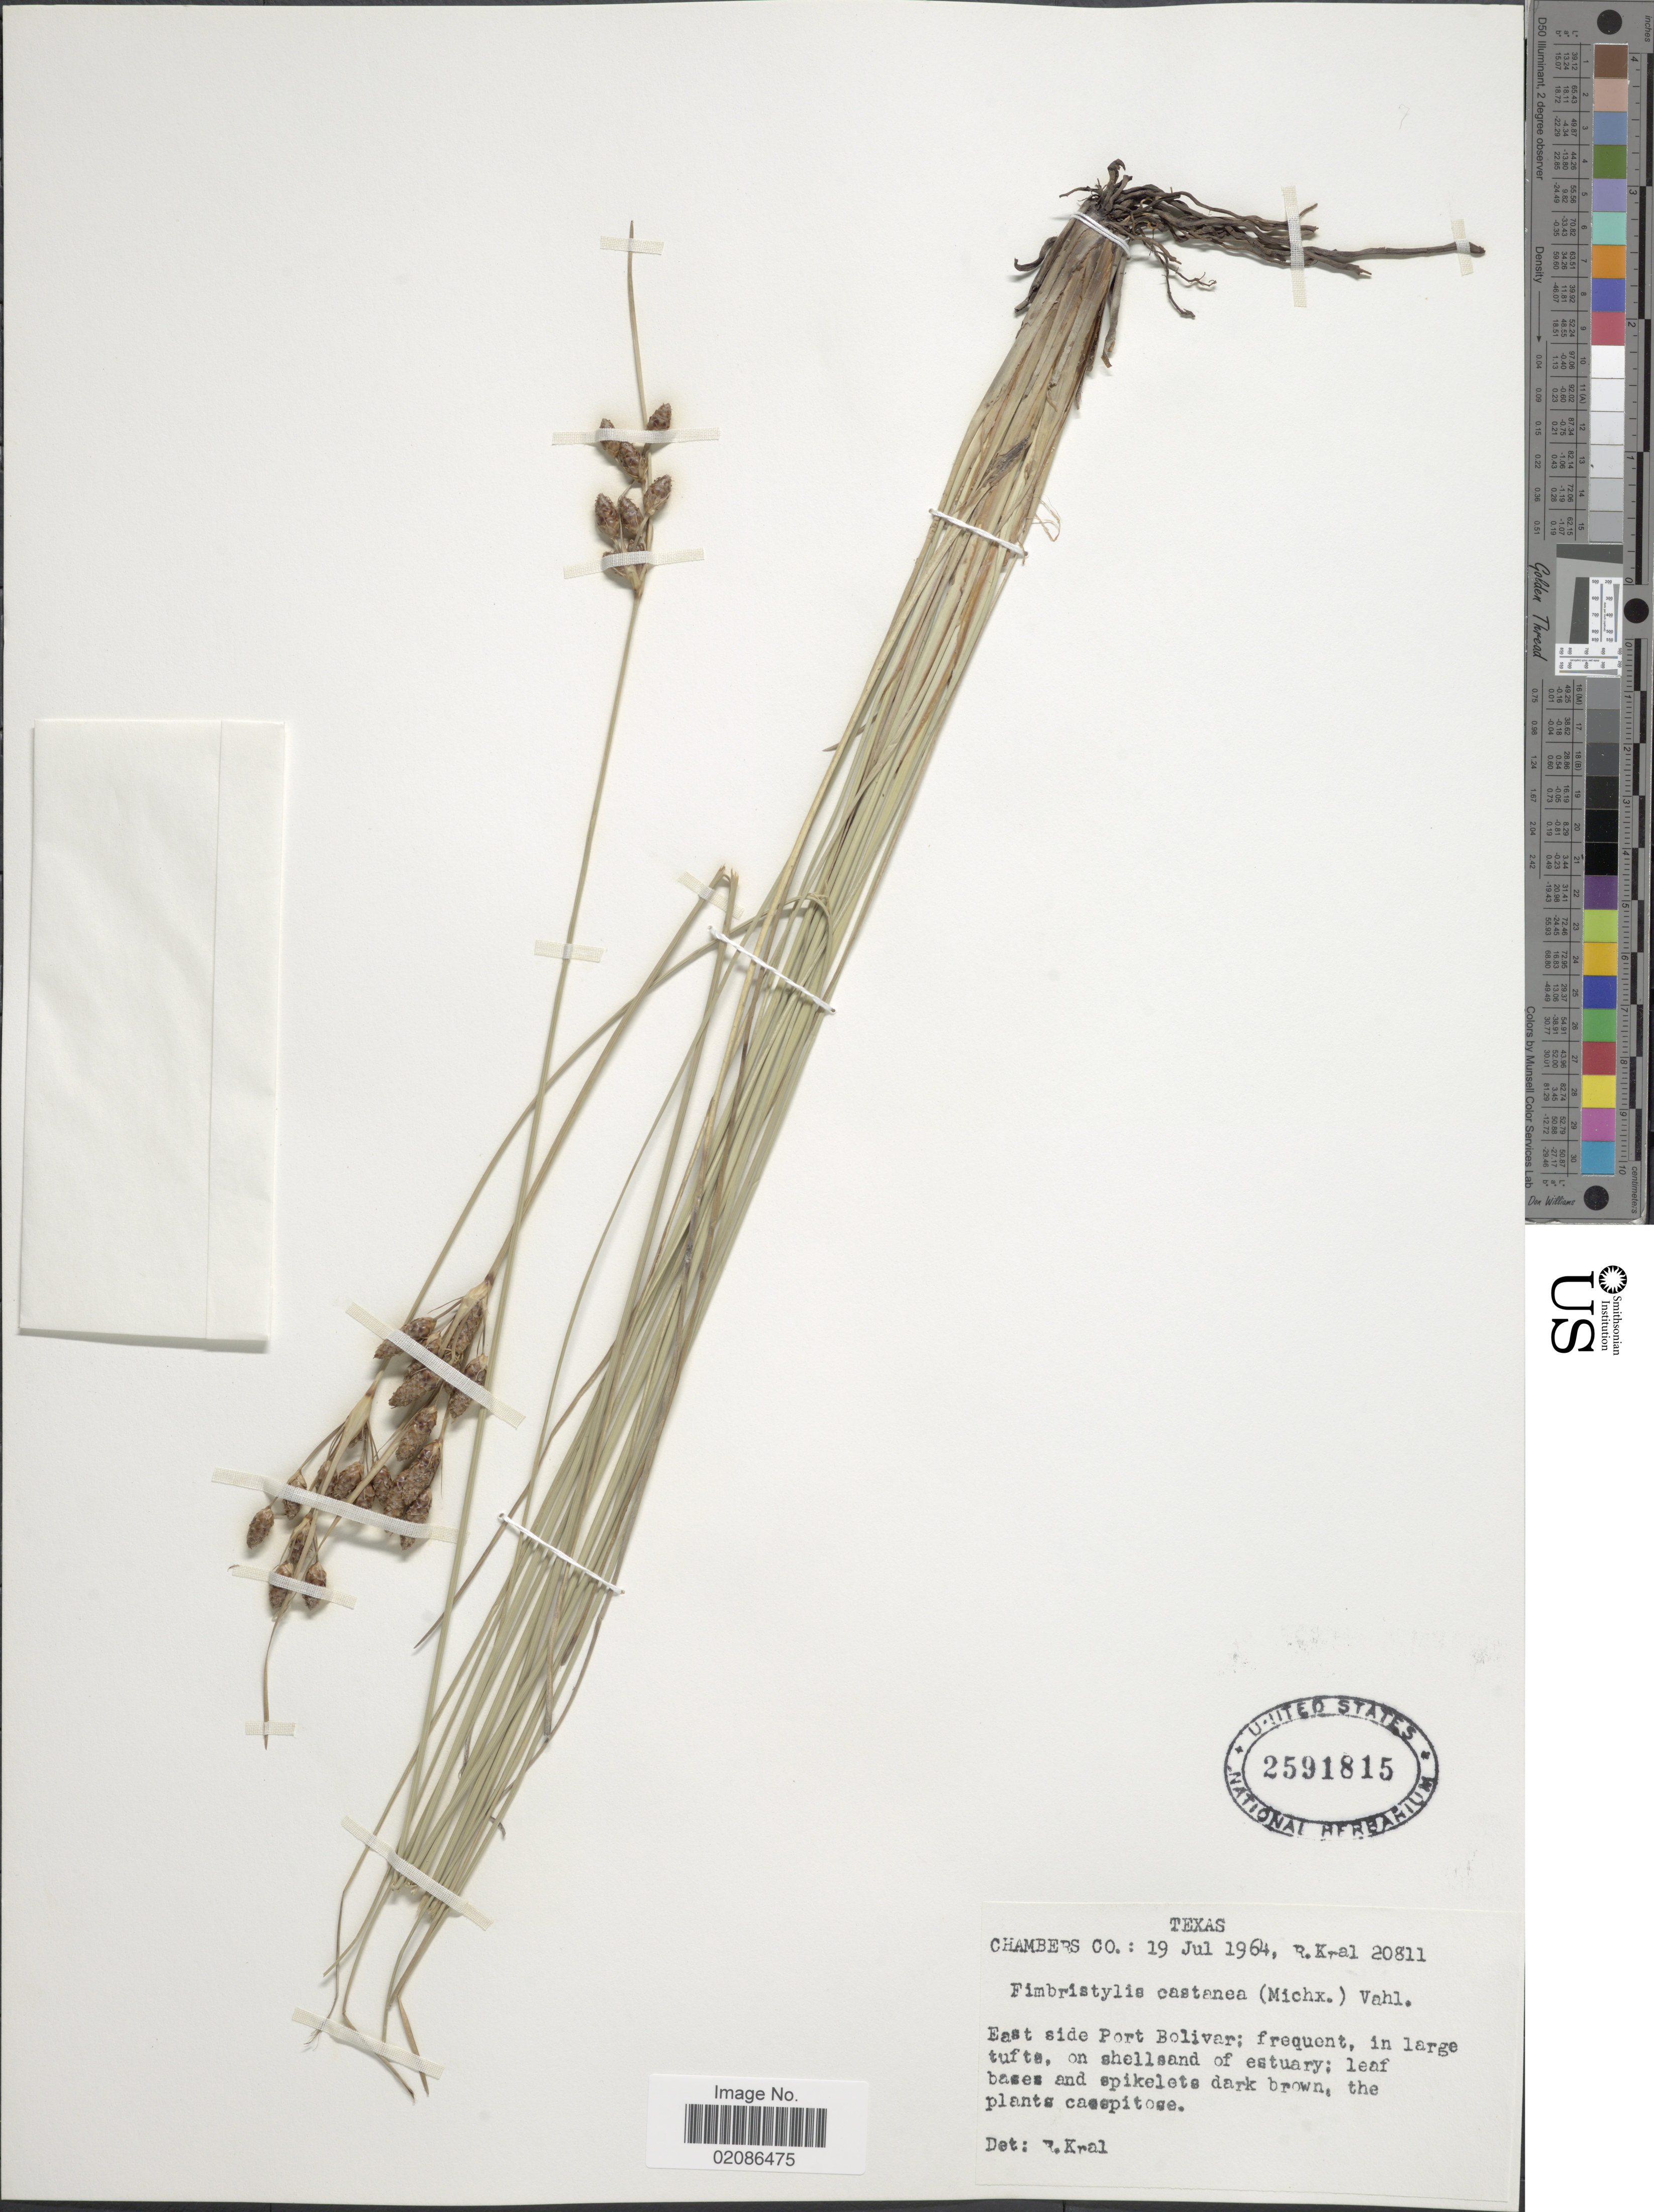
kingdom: Plantae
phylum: Tracheophyta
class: Liliopsida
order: Poales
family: Cyperaceae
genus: Fimbristylis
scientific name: Fimbristylis castanea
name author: (Michx.) Vahl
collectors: R. Kral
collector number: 20811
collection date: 1964-07-19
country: United States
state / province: Texas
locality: Chambers Co.; East side Port Bolivar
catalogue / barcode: US 2591815